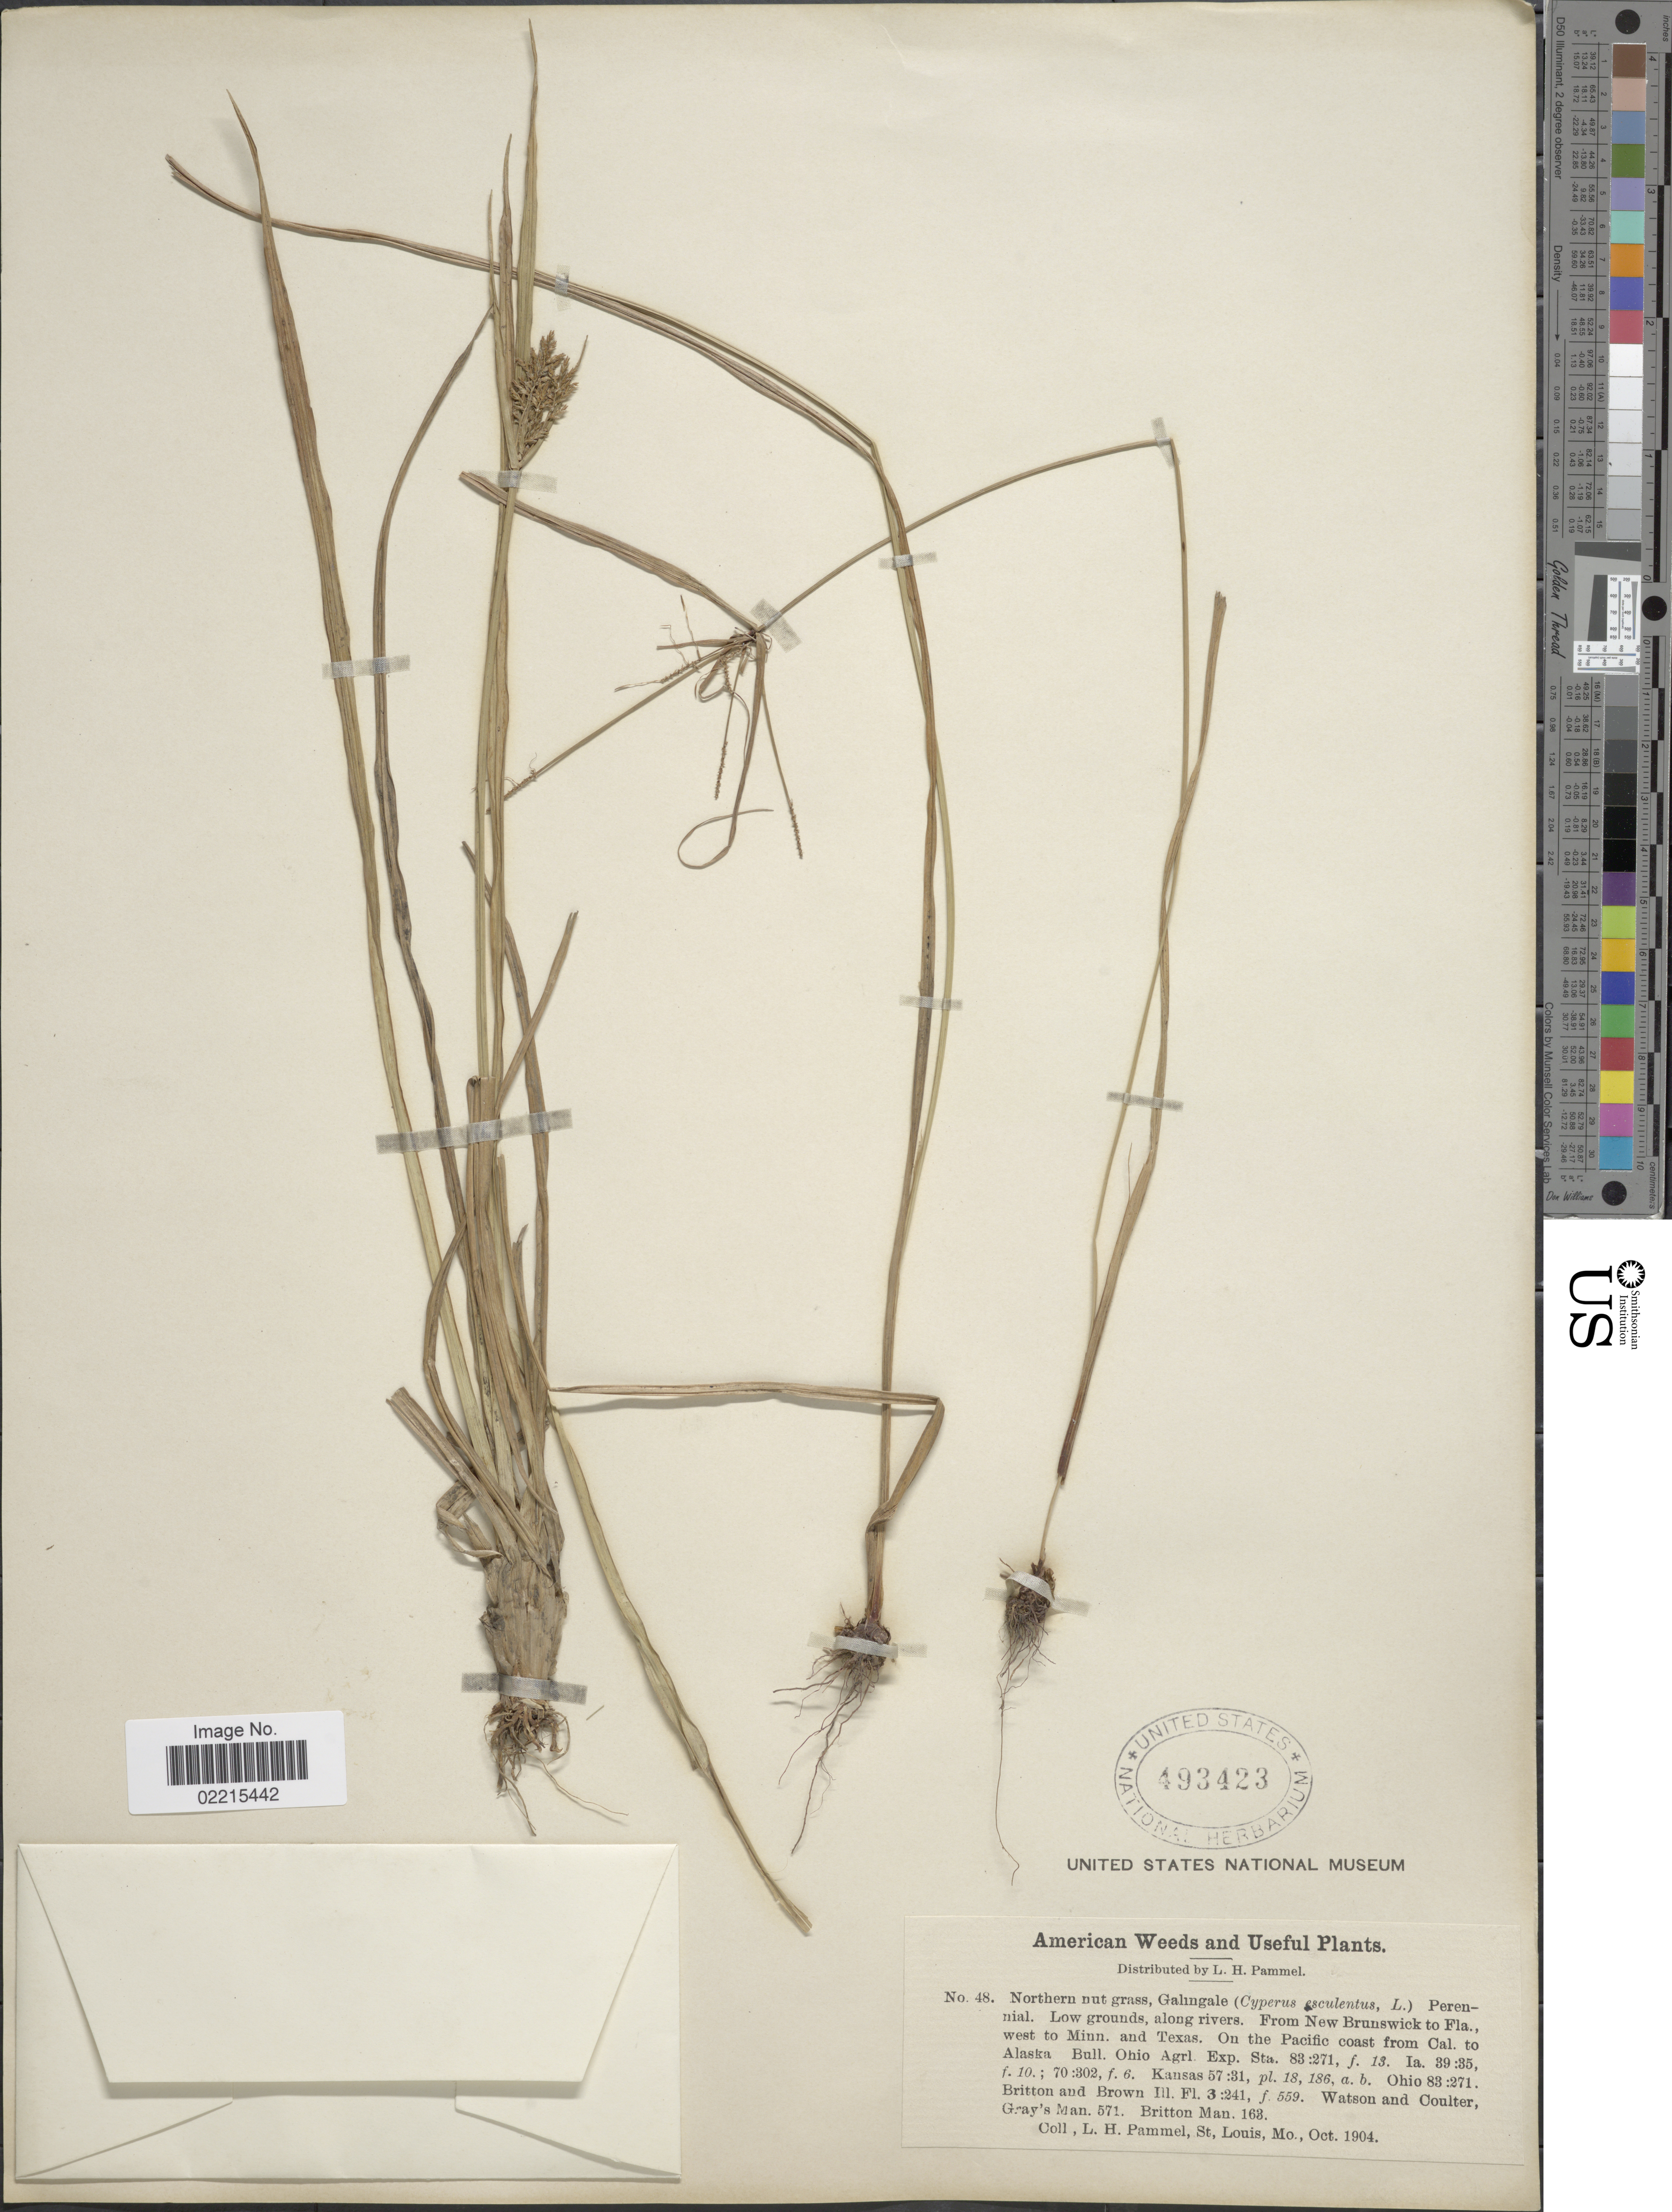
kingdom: Plantae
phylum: Tracheophyta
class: Liliopsida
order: Poales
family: Cyperaceae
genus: Cyperus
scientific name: Cyperus esculentus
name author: L.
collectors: L. Pammel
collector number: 48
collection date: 1904-10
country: United States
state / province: Missouri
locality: St Louis, american Weeds and Useful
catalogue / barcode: US 493423